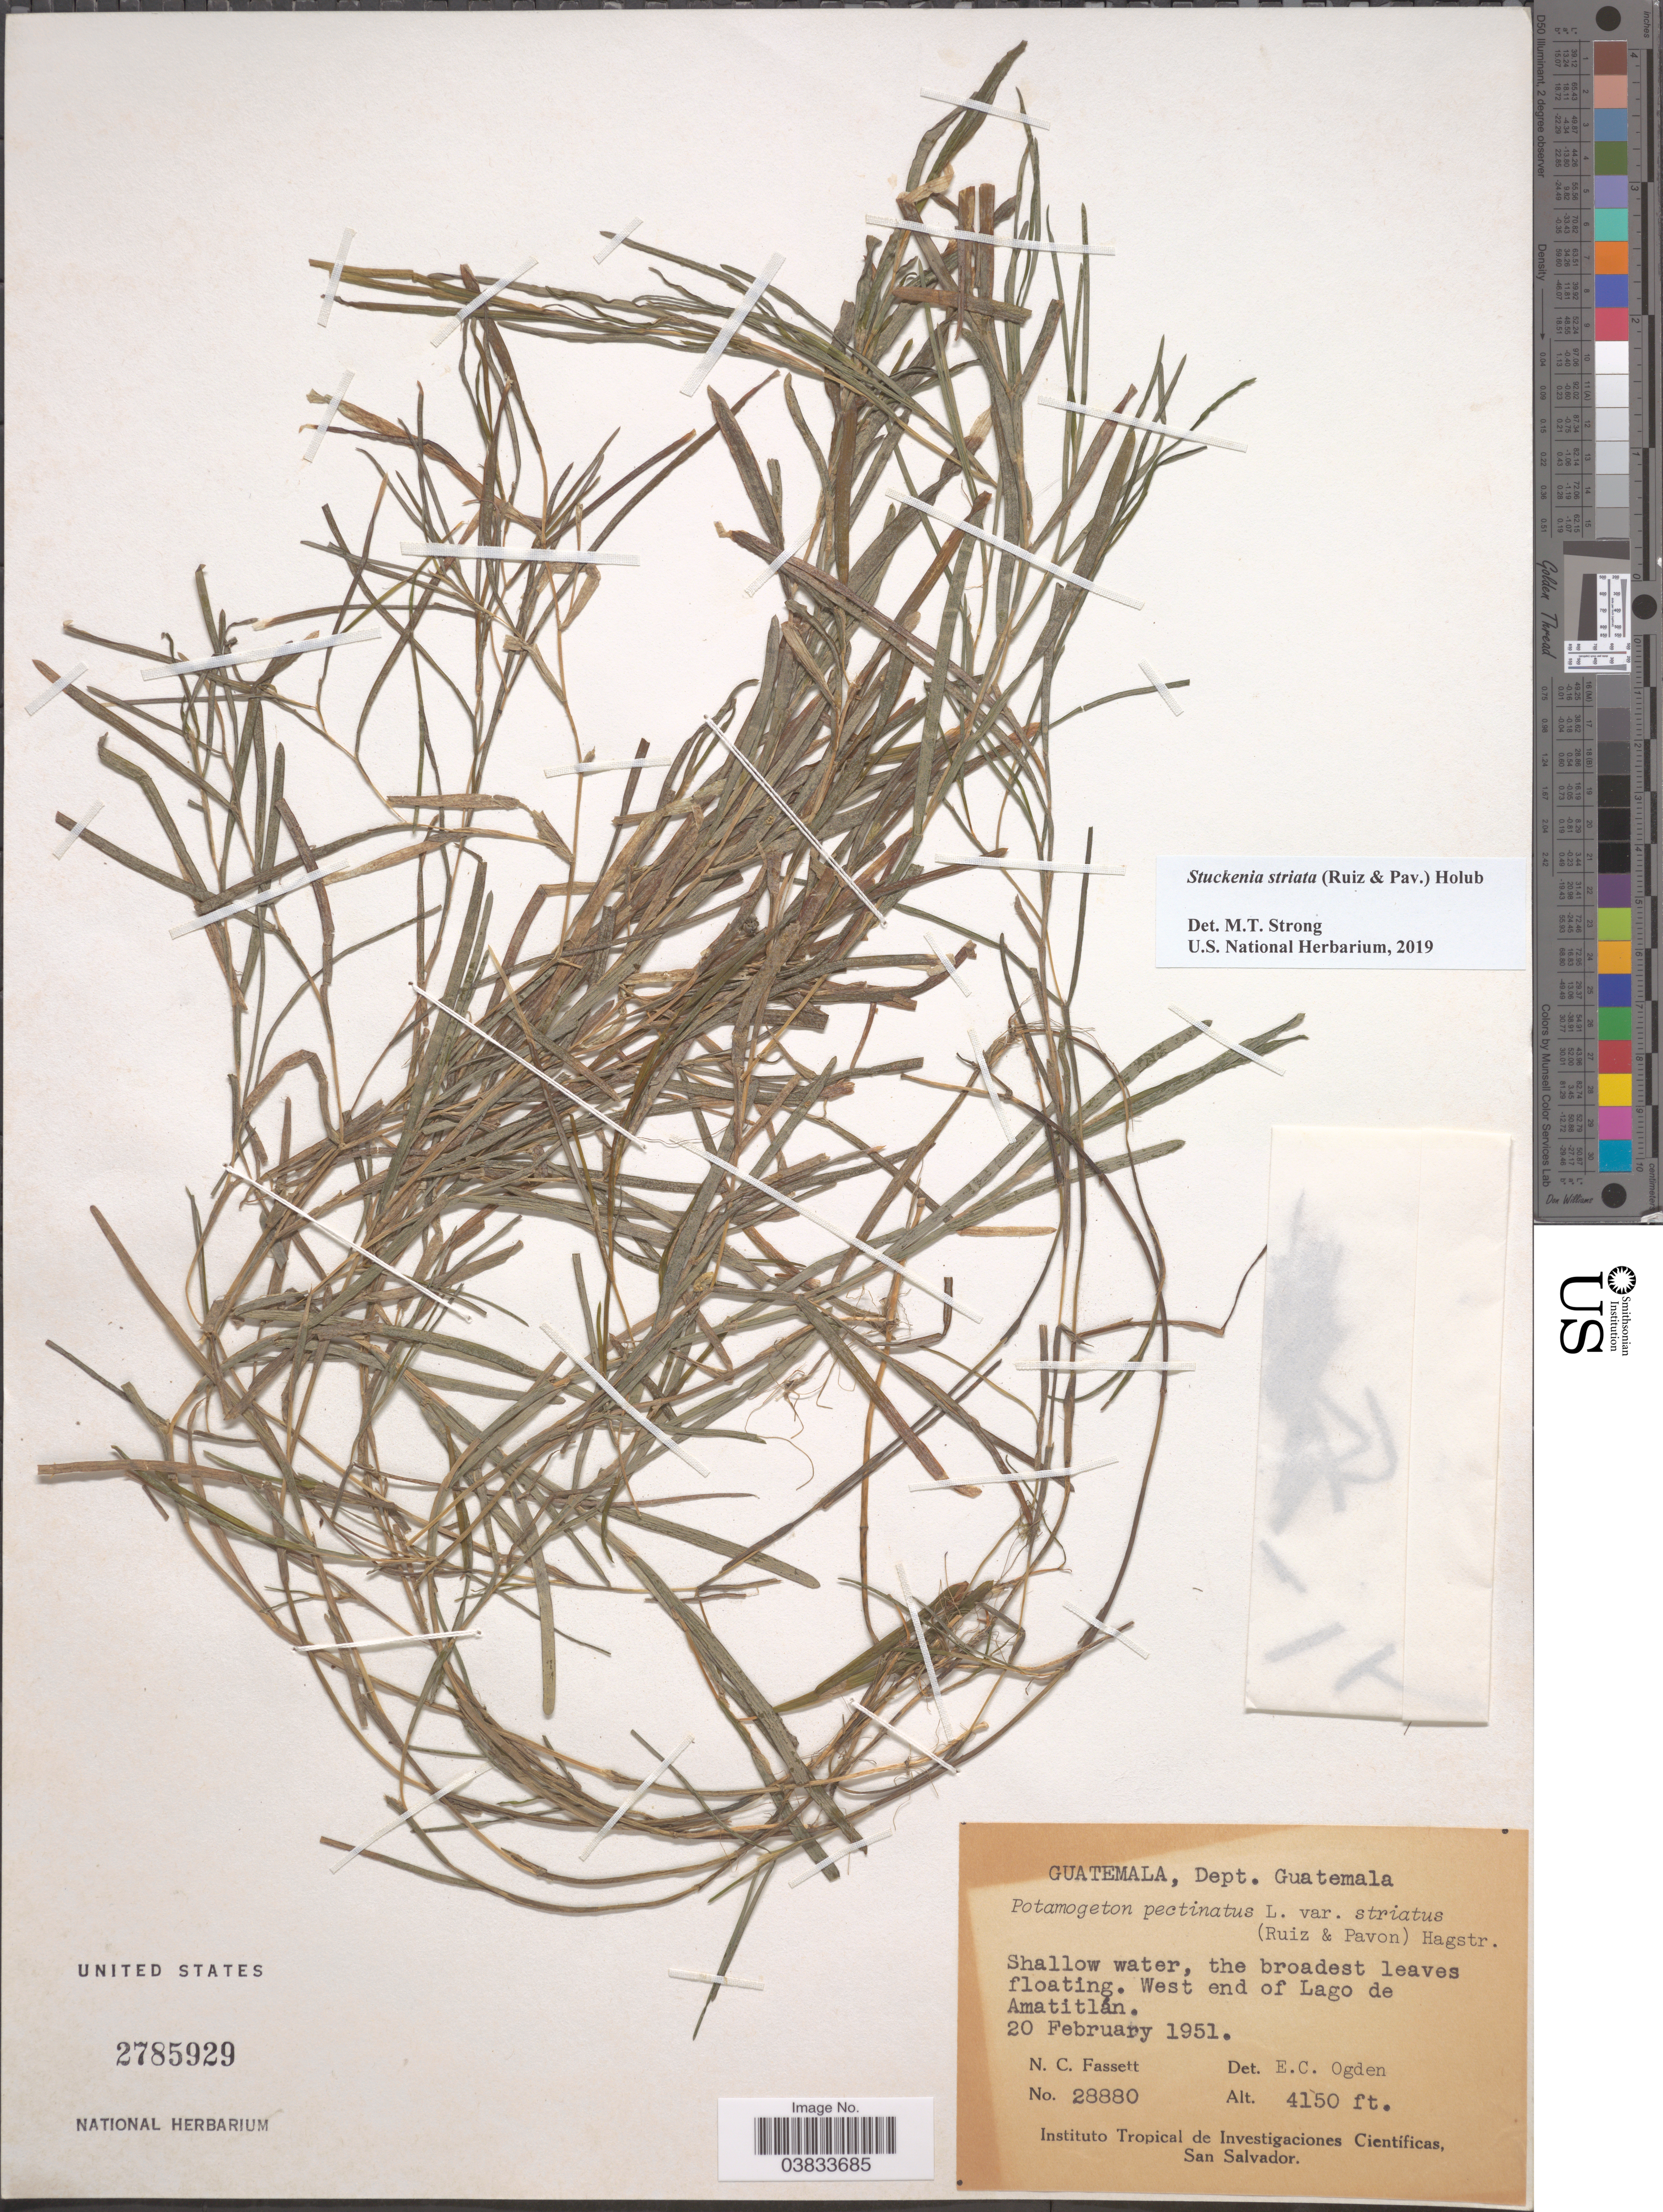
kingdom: Plantae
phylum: Tracheophyta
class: Liliopsida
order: Alismatales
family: Potamogetonaceae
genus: Stuckenia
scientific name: Stuckenia striata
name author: (Ruiz & Pav.) Holub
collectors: N. C. Fassett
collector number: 28880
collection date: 1951-02-20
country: Guatemala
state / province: Guatemala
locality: Dept. Guatemala. West end of Lago de Amatitlán.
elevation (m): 1265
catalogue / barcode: US 2785929